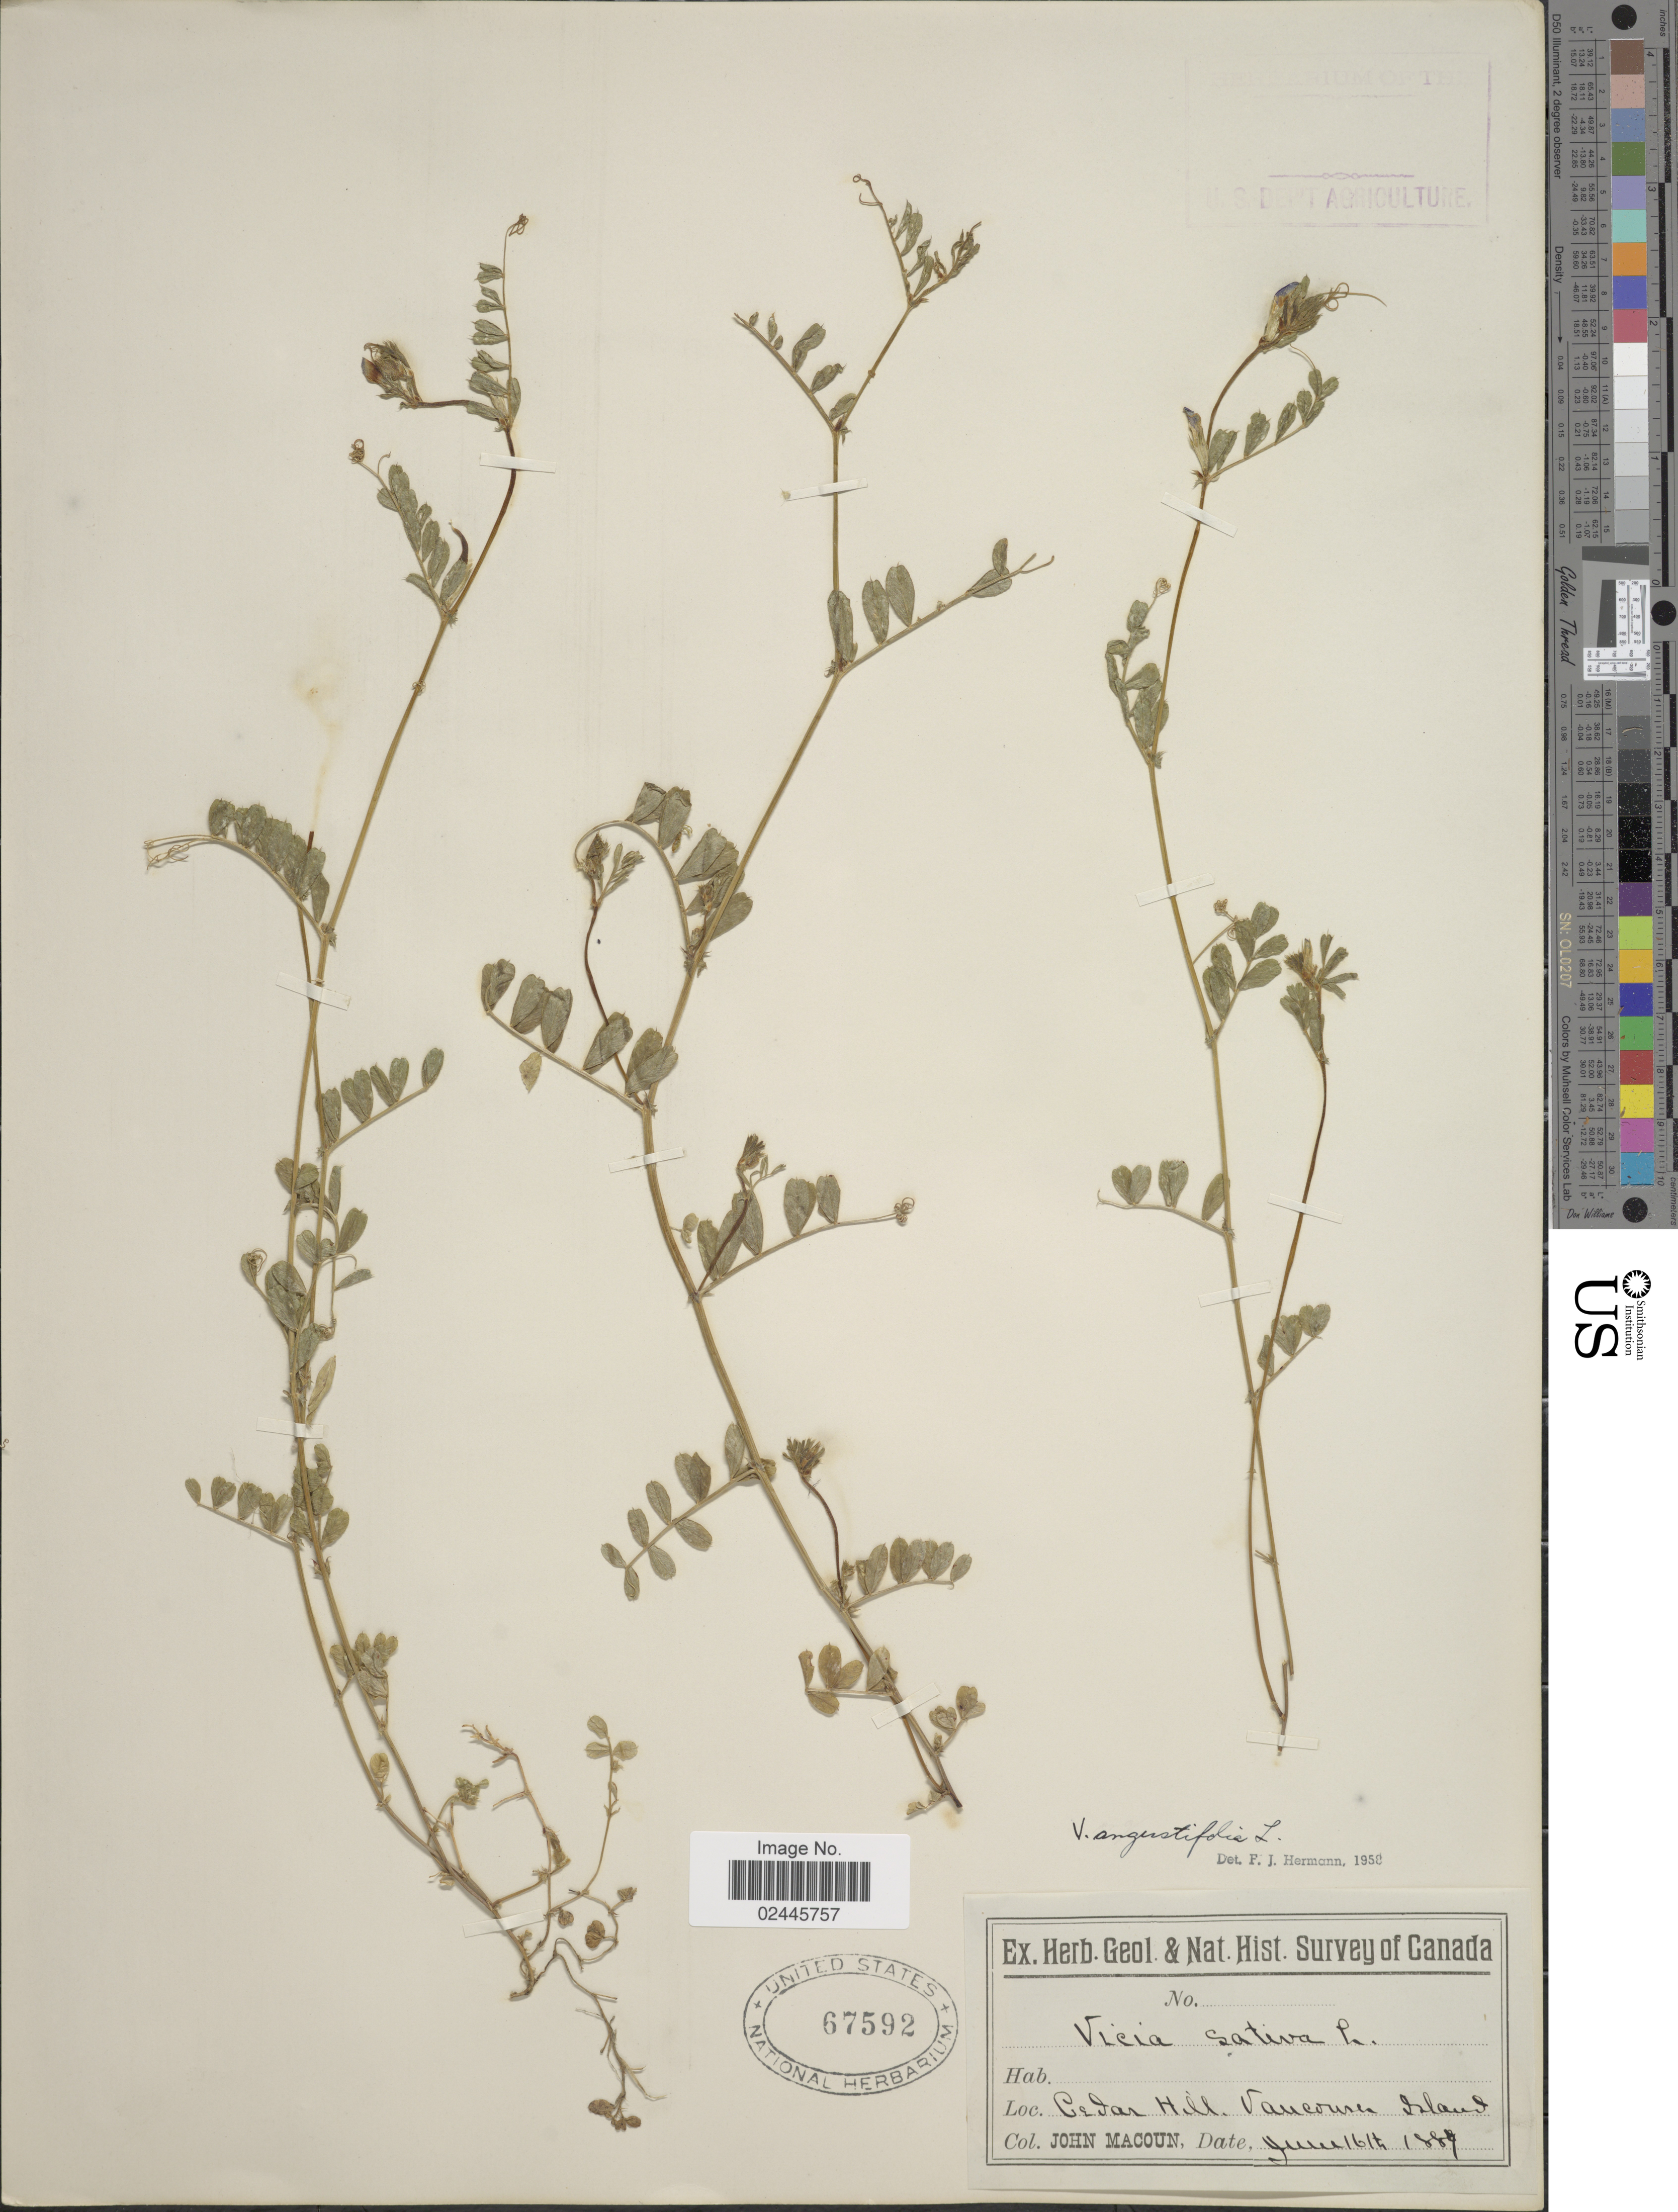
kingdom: Plantae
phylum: Tracheophyta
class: Magnoliopsida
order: Fabales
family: Fabaceae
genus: Vicia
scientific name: Vicia angustifolia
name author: L.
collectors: J. Macoun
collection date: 1889-06-16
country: Canada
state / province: British Columbia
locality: Cedar Hill, Vancouver Island.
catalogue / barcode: US 67592